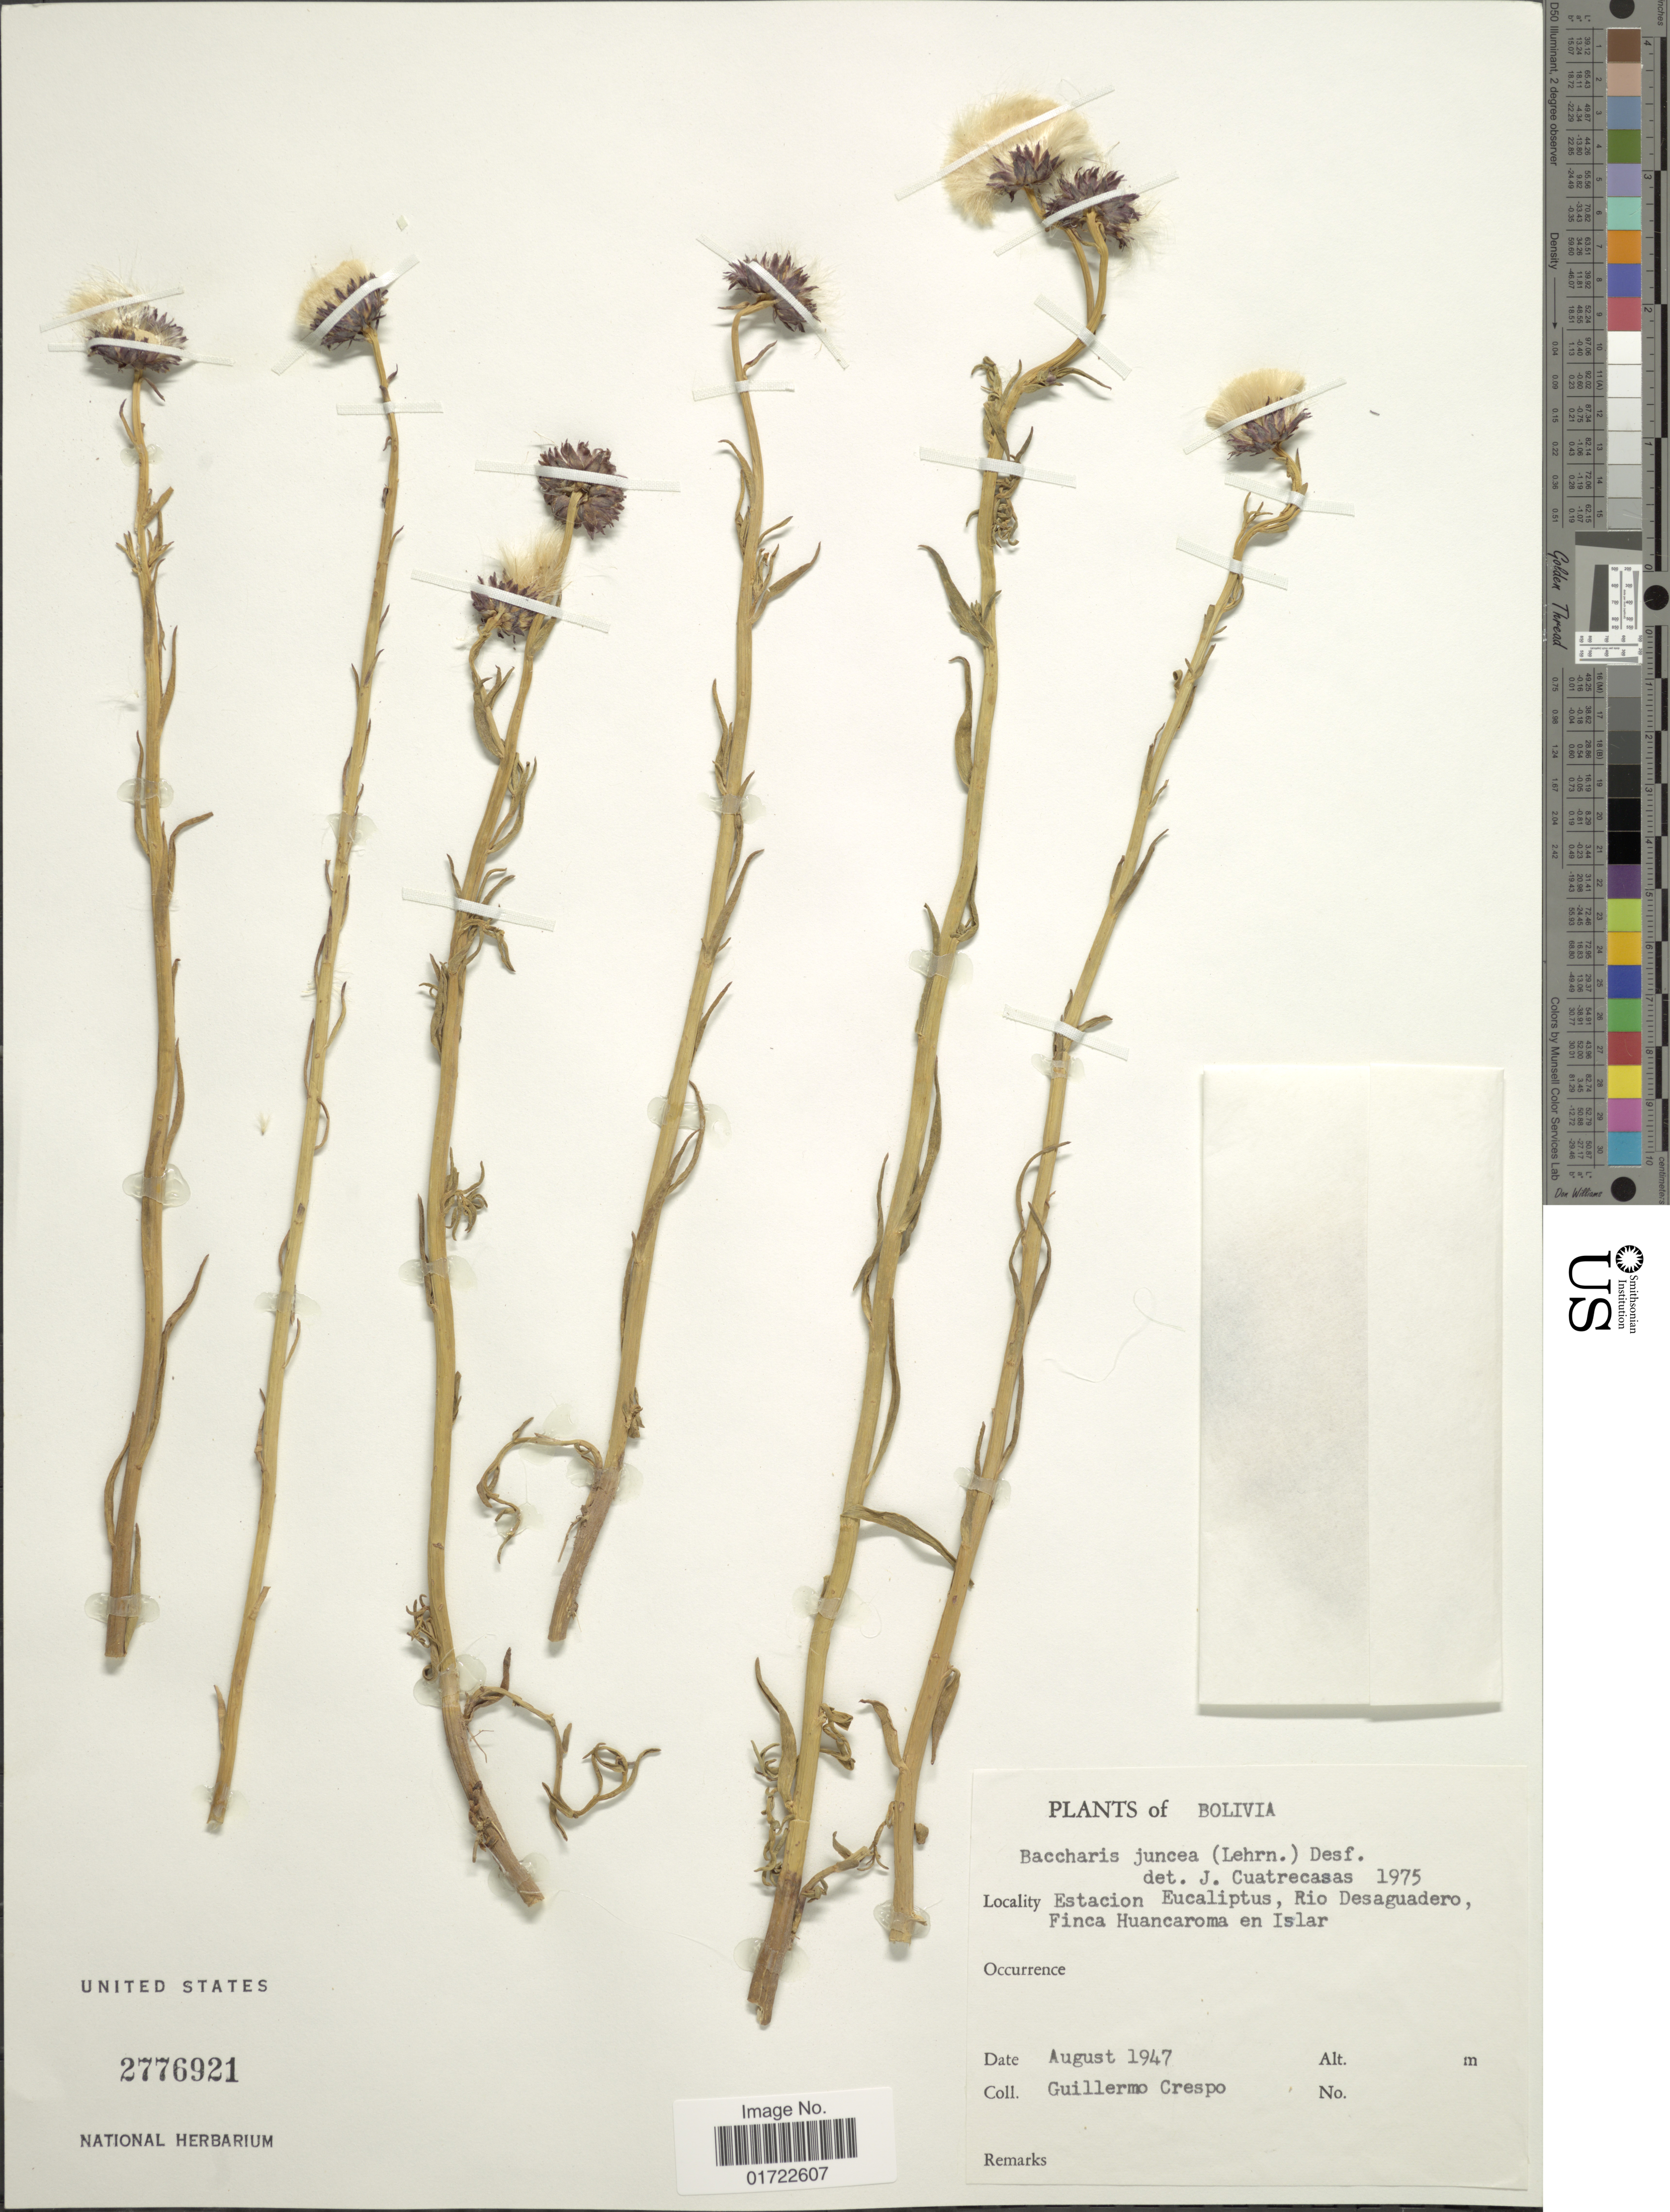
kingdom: Plantae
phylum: Tracheophyta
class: Magnoliopsida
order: Asterales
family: Asteraceae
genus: Baccharis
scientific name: Baccharis latifolia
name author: (Ruiz & Pav.) Pers.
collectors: G. Crespo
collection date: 1947-08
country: Bolivia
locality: Estacion Eucaliptus, Rio Desaguadero, Finca Huancaroma en Islar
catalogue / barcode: US 2776921